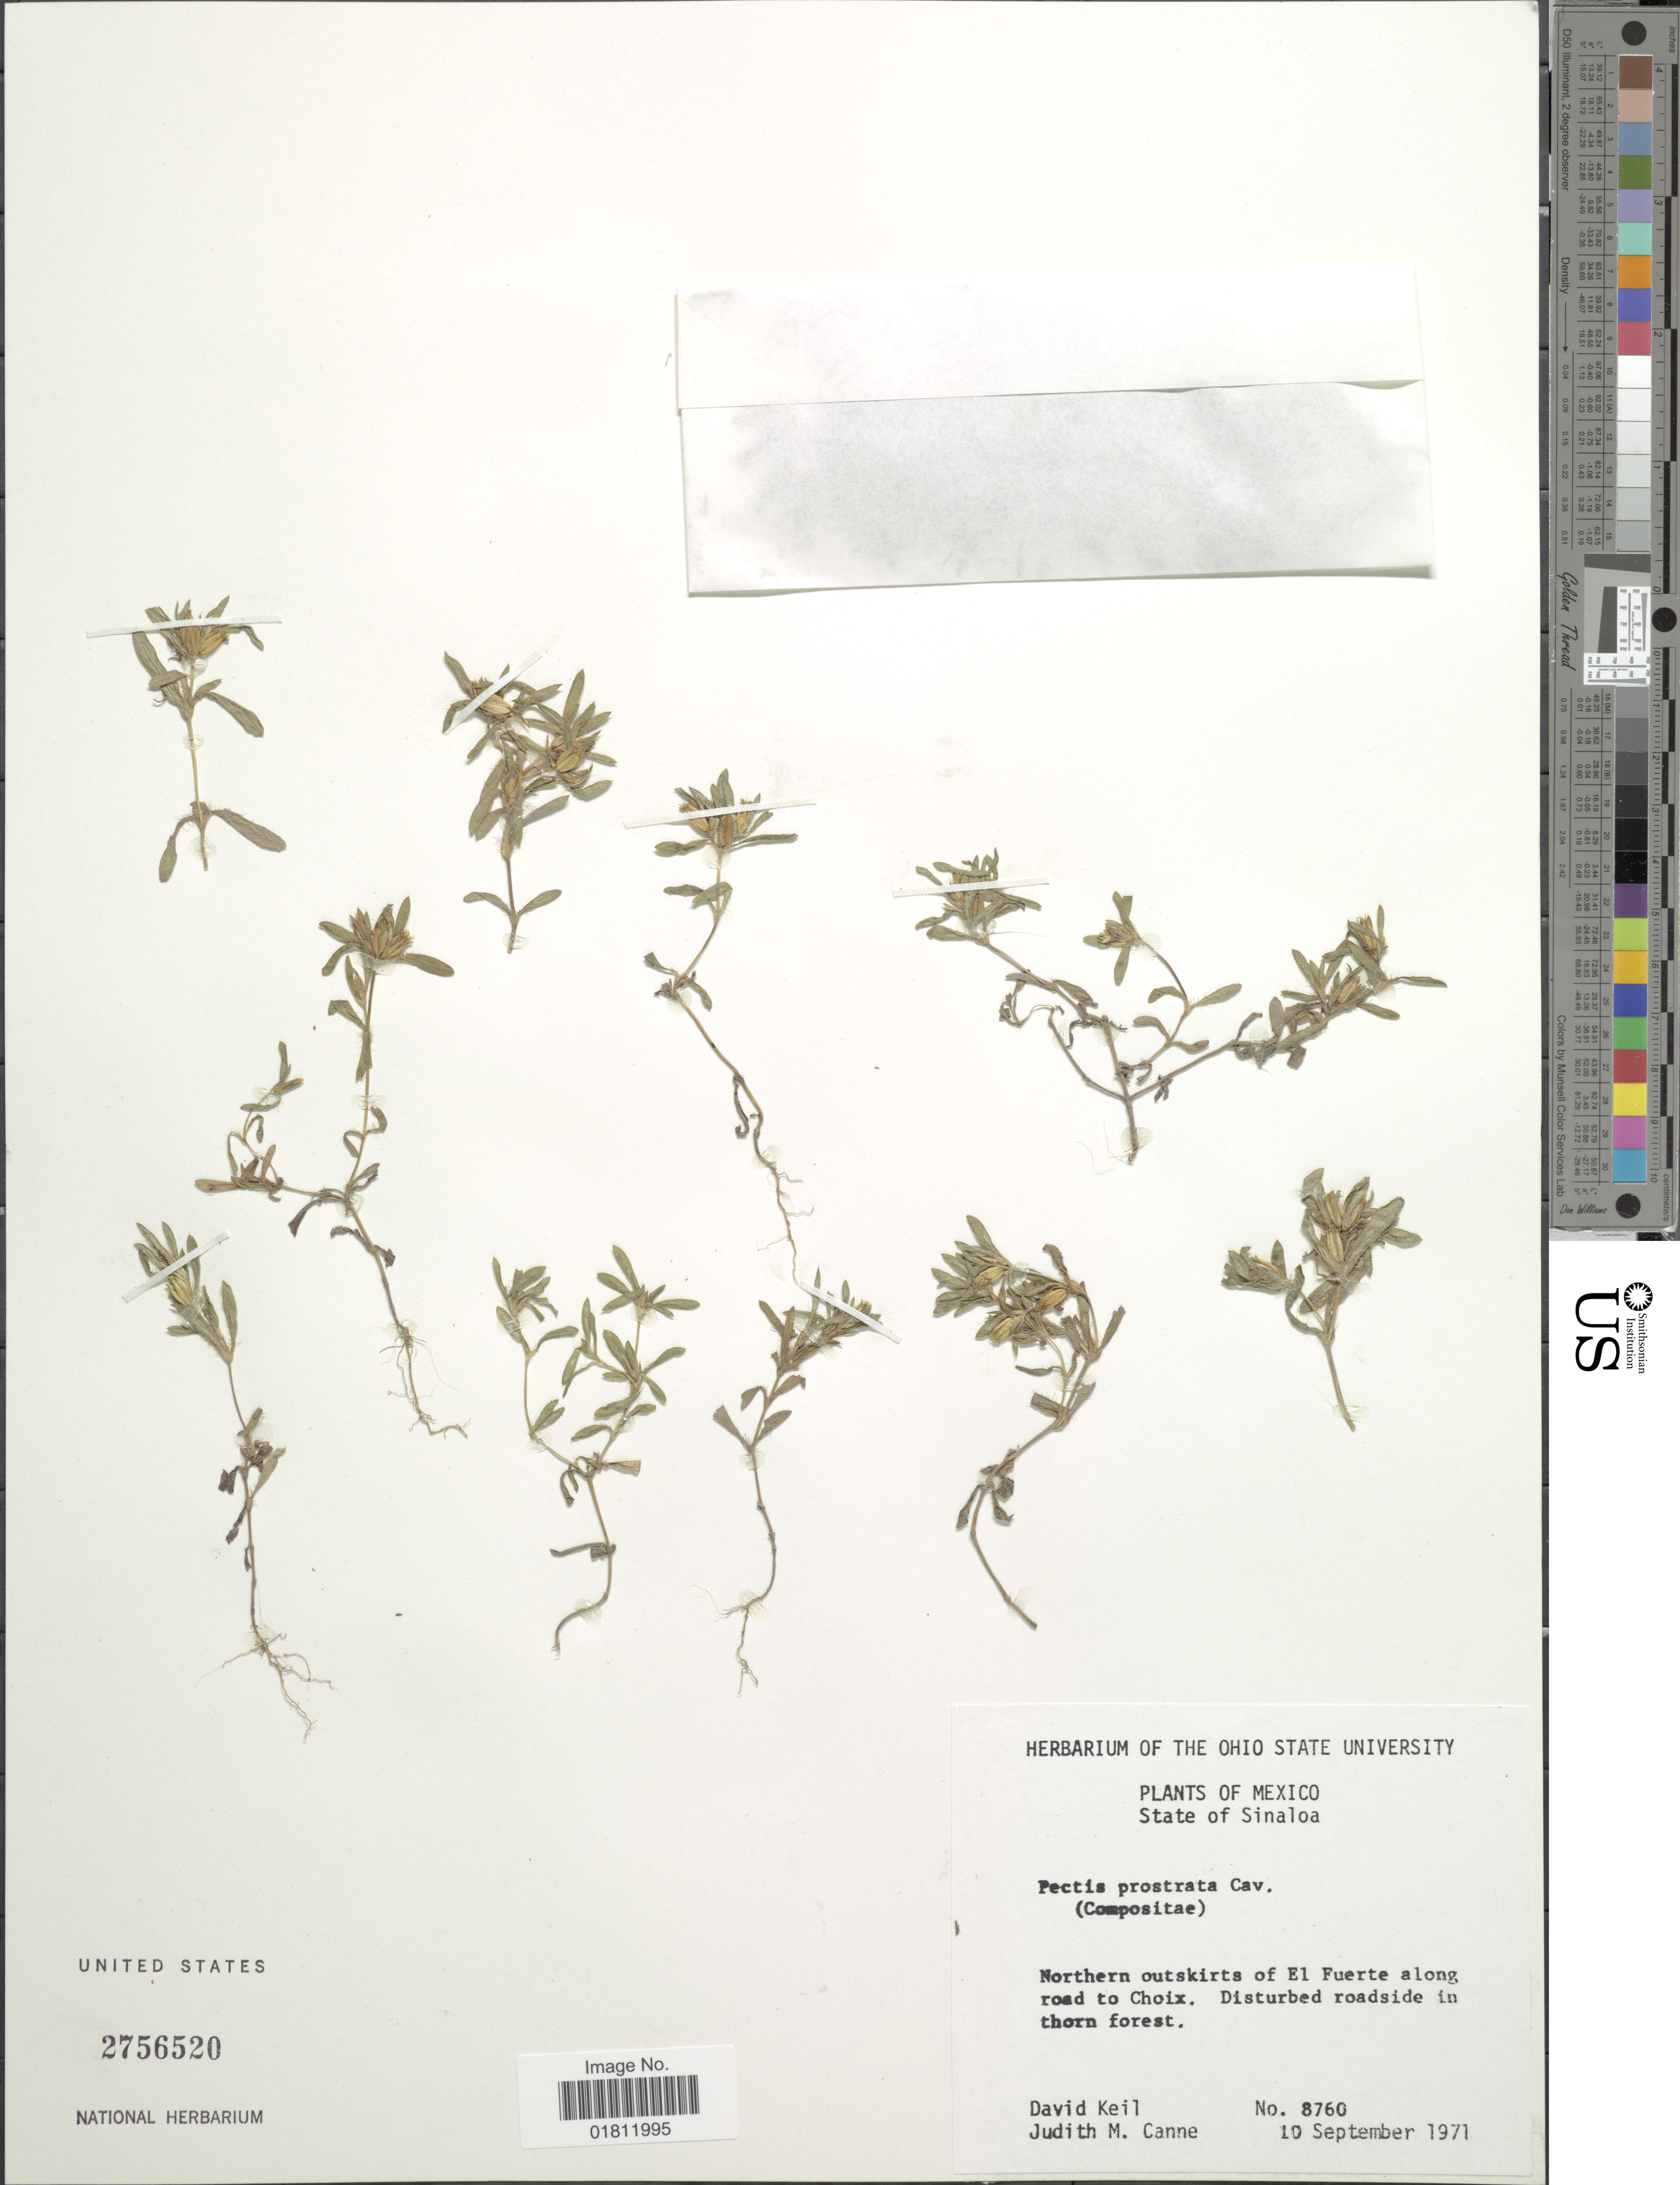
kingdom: Plantae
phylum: Tracheophyta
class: Magnoliopsida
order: Asterales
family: Asteraceae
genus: Pectis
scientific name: Pectis prostrata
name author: Cav.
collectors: D. J. Keil & J. M. Canne-Hilliker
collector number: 8760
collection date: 1971-09-10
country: Mexico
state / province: Sinaloa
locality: State of Sinaloa. Northern outskirts of El Fuerte along road to Choix.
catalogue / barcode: US 2756520